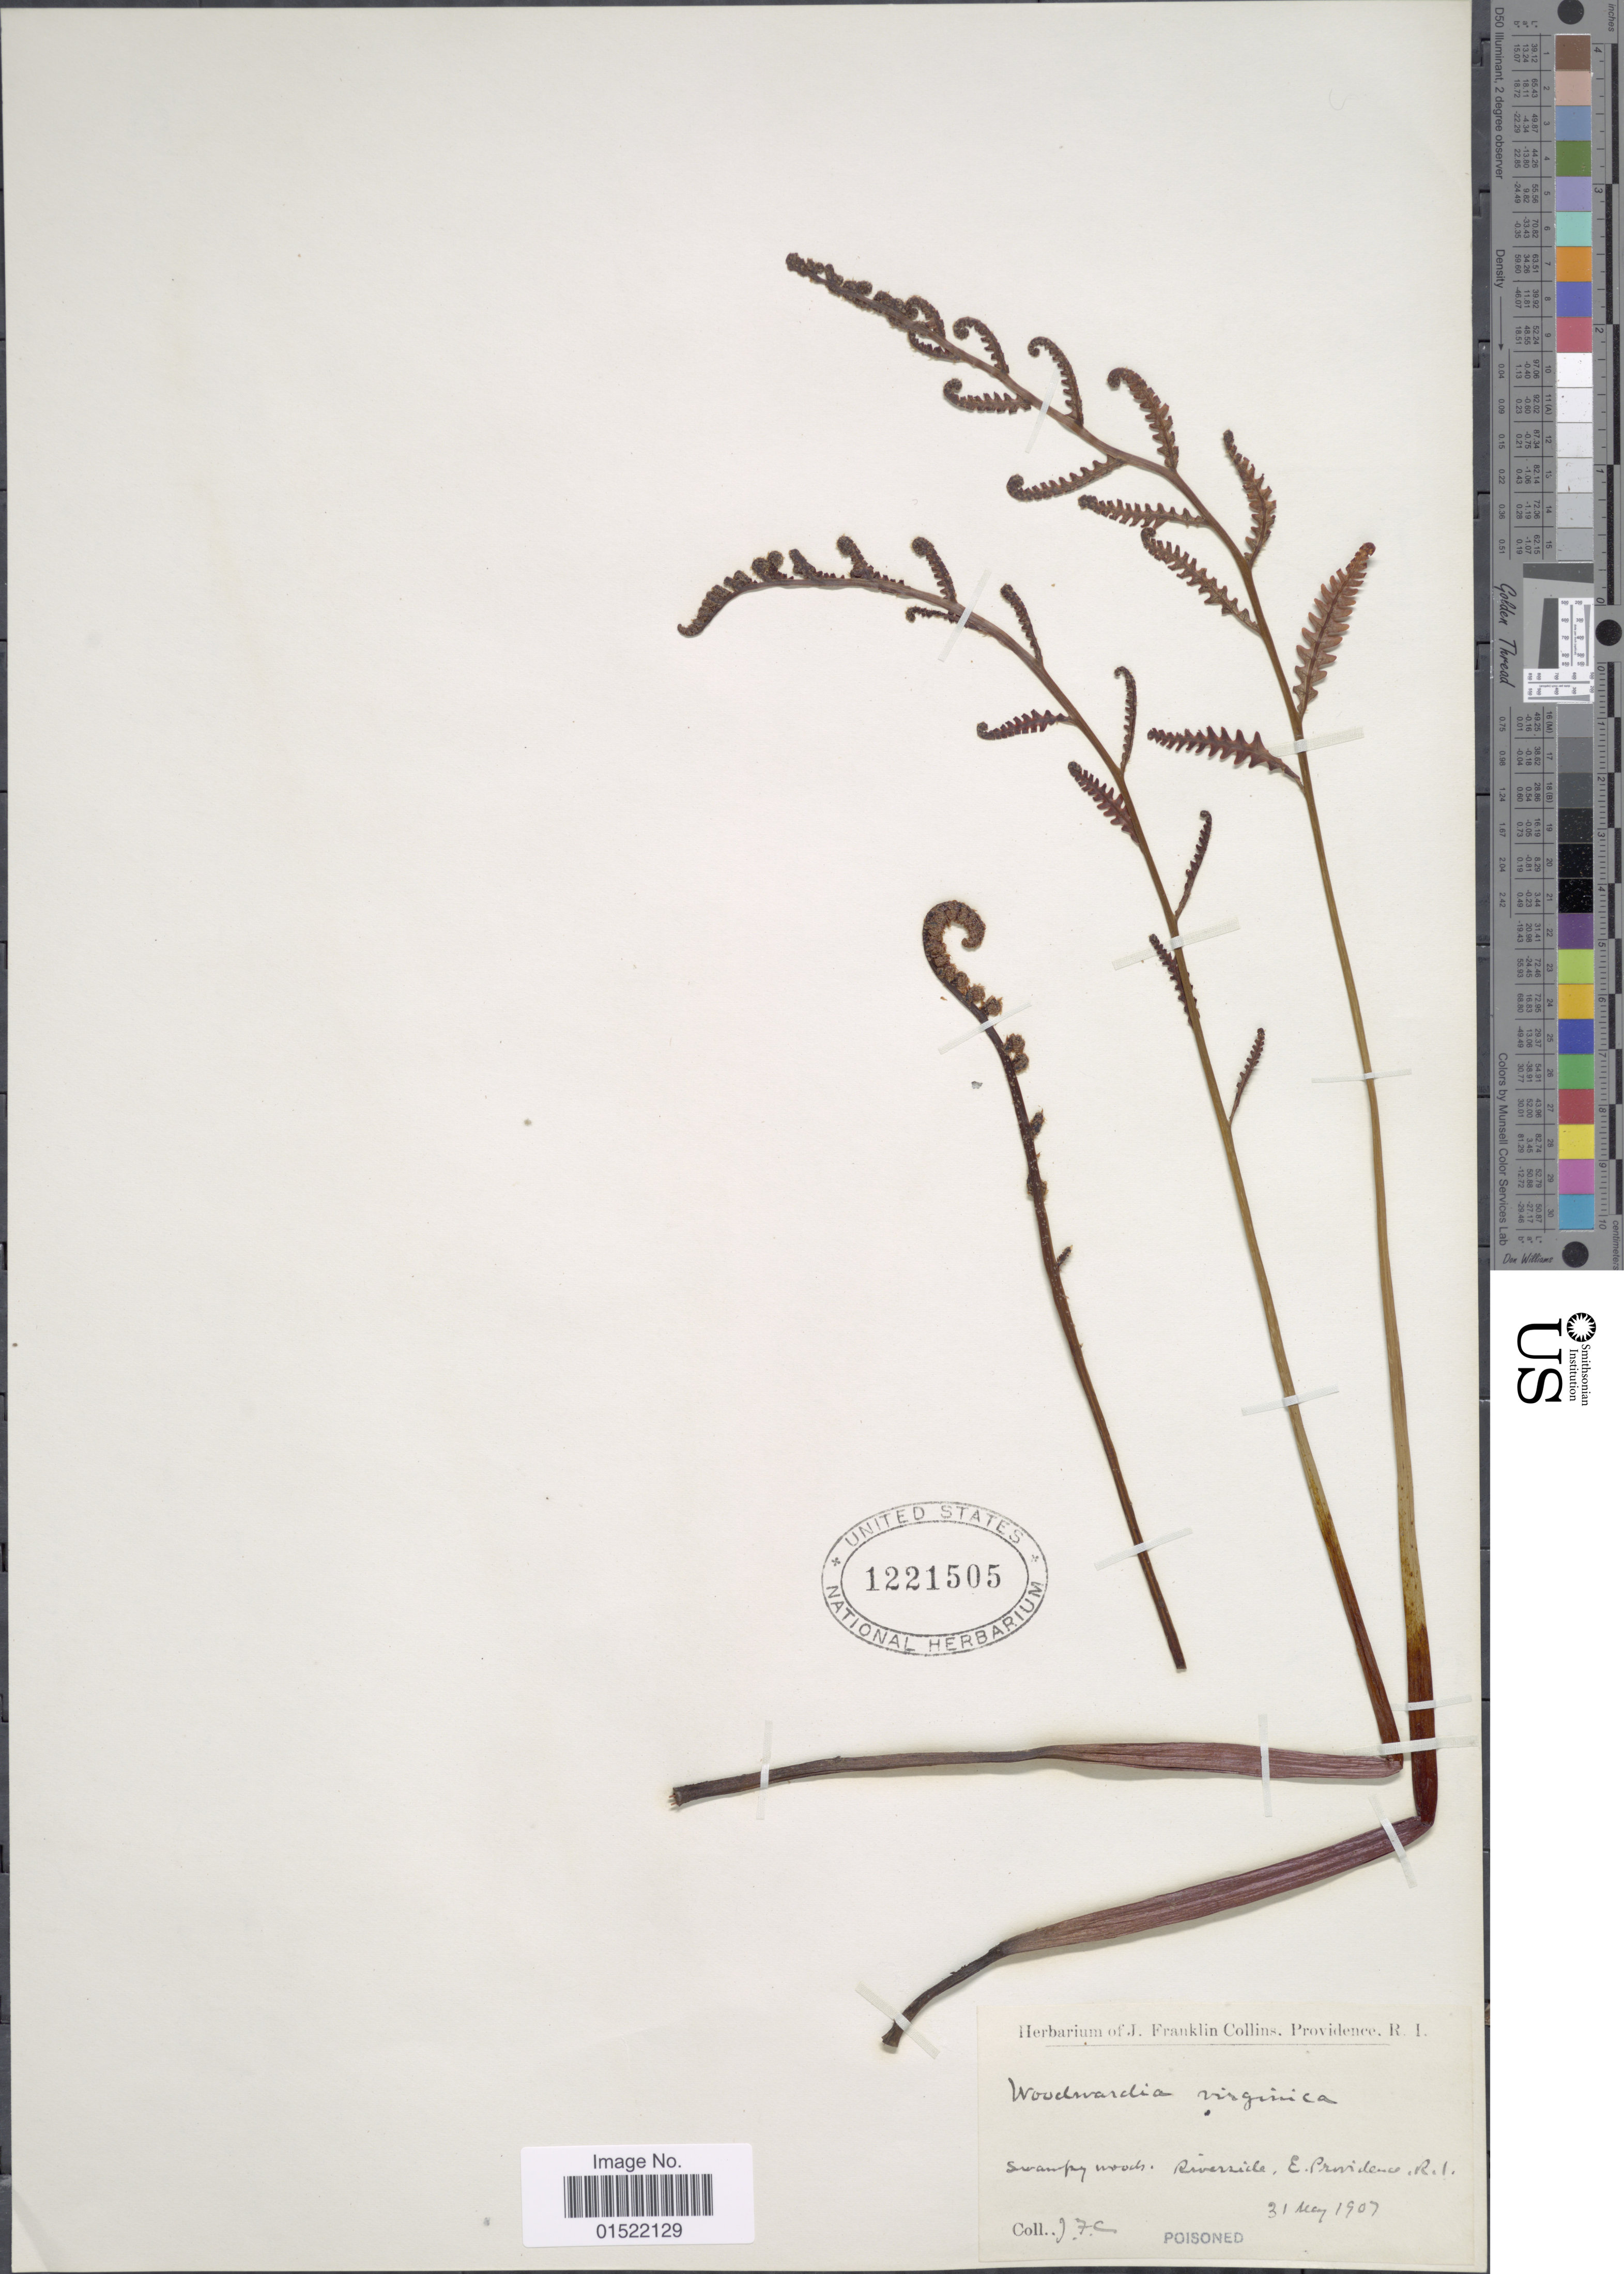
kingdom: Plantae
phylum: Tracheophyta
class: Polypodiopsida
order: Polypodiales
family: Blechnaceae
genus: Woodwardia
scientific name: Woodwardia virginica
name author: (L.) R.M. Sm.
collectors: J. Collins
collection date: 1907-05-31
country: United States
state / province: Rhode Island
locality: Riverside, E. Providence, R. I.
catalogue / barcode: US 1221505